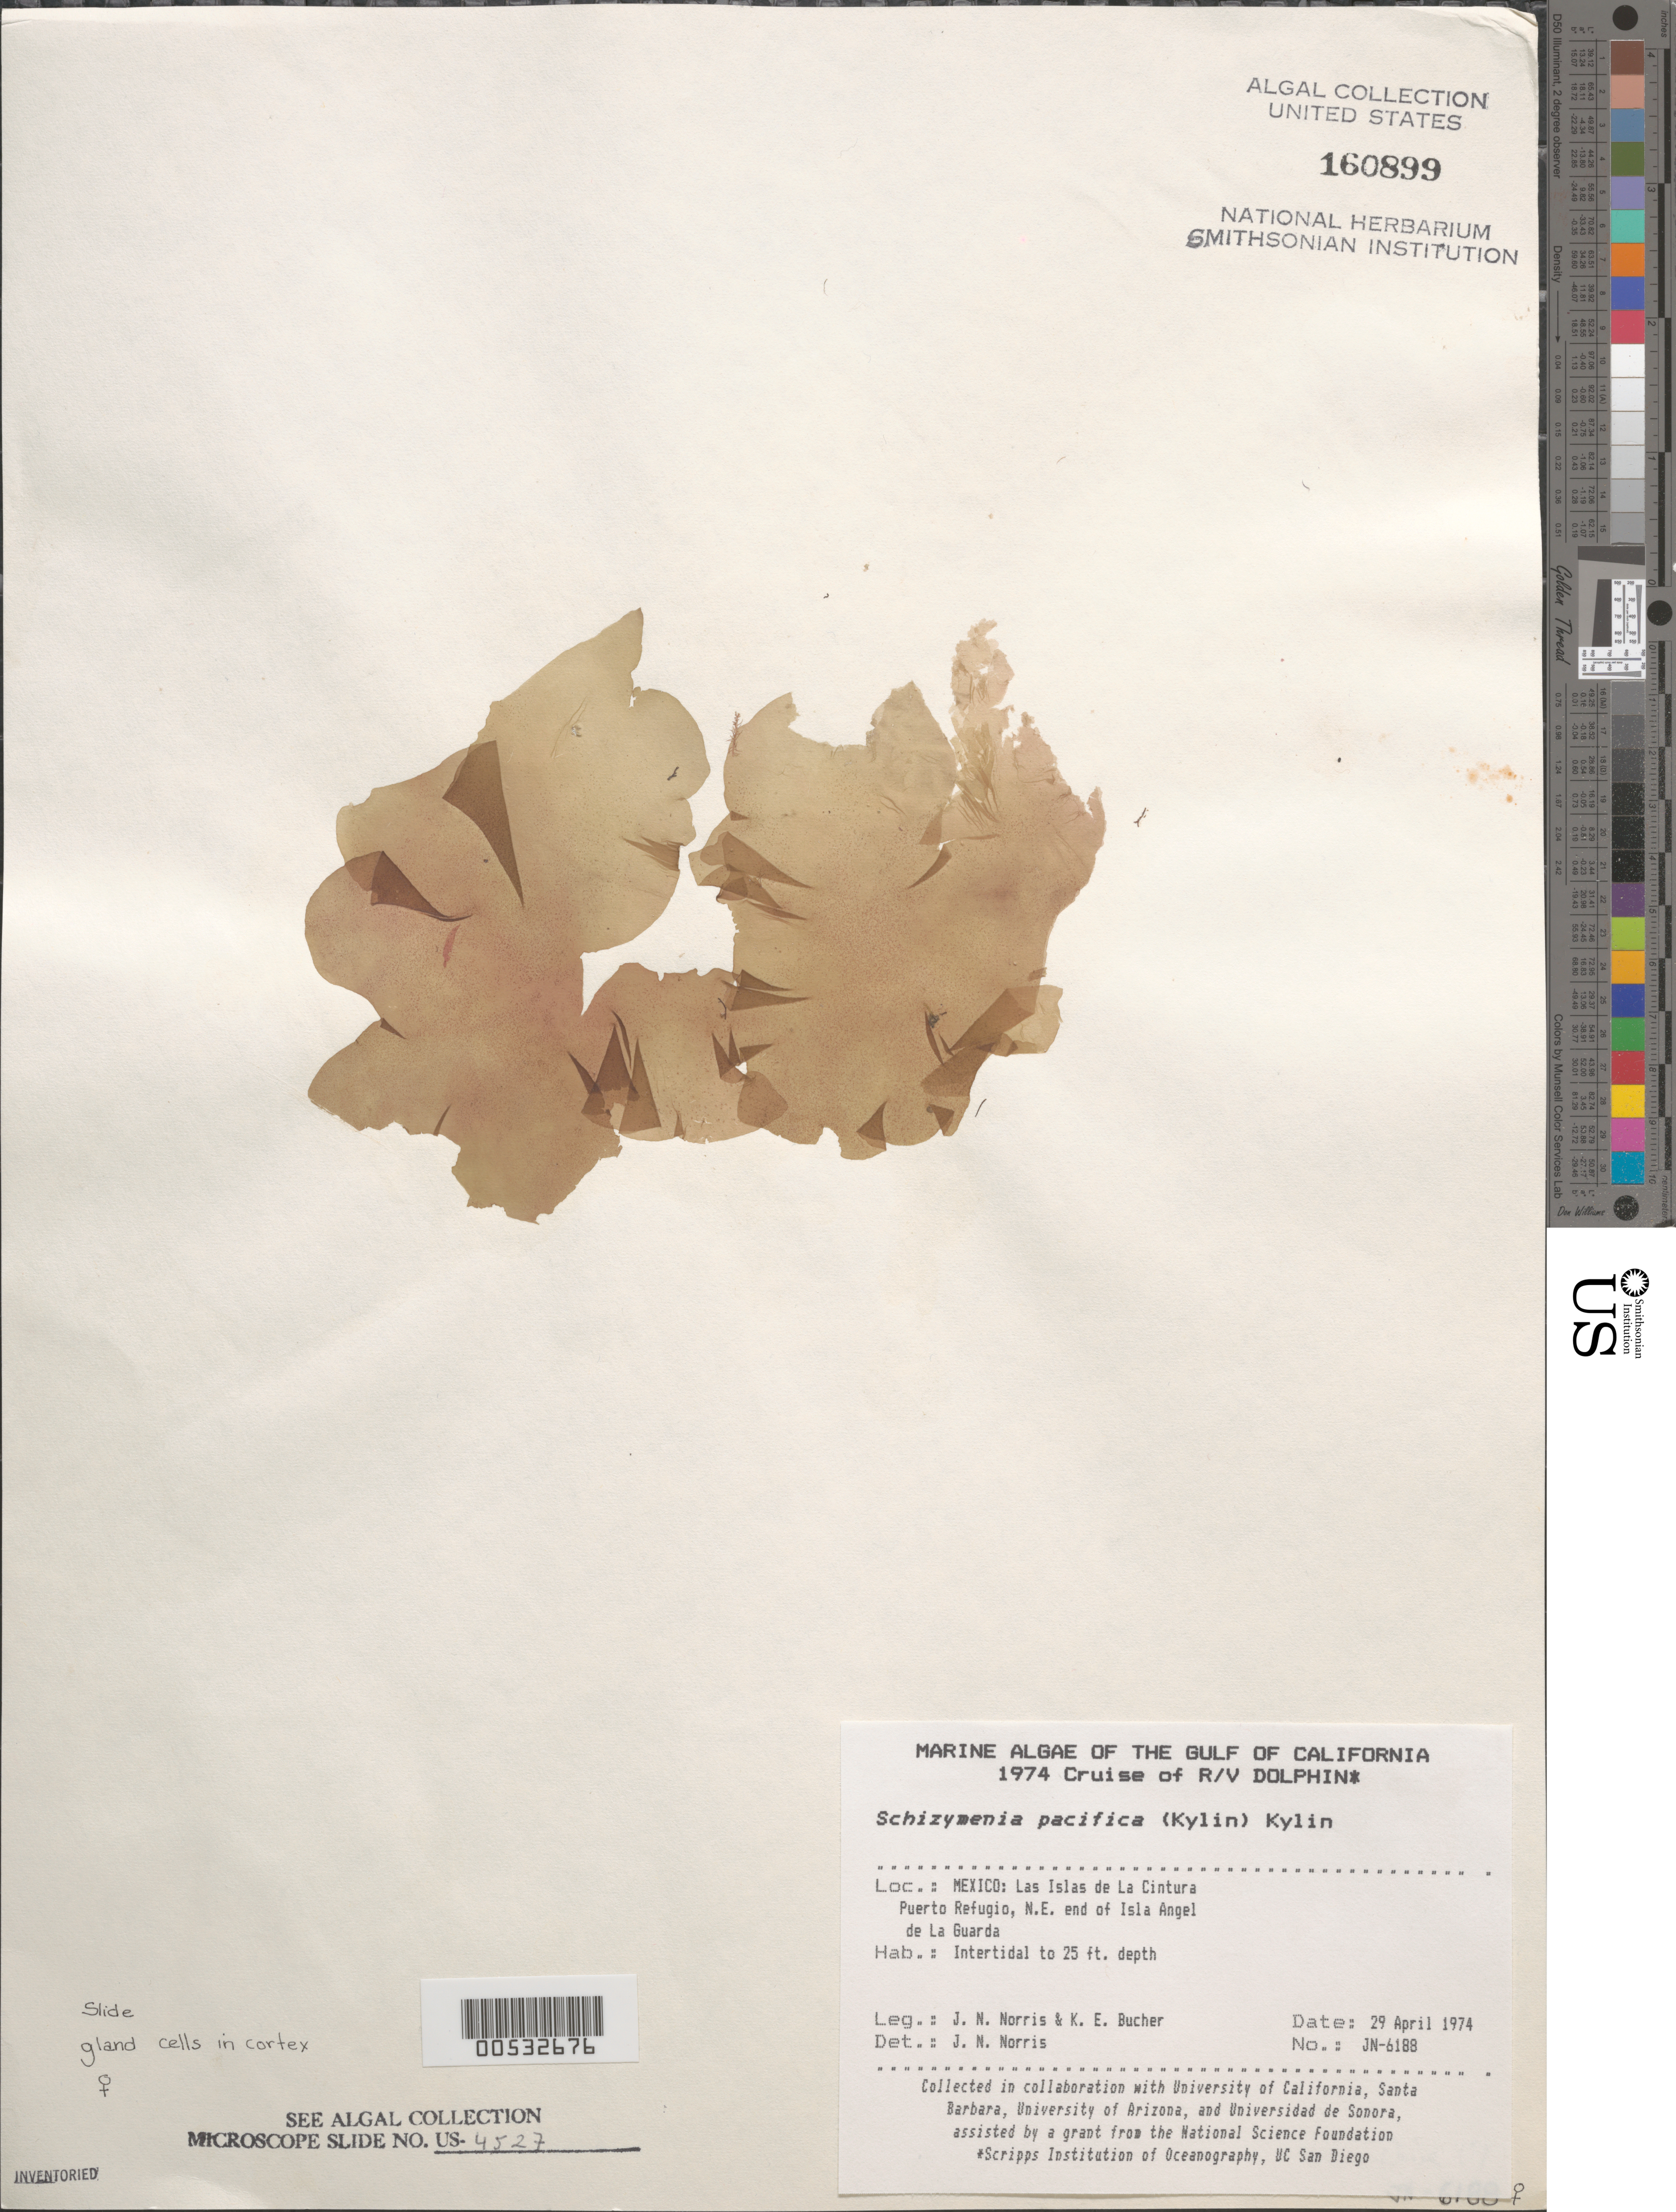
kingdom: Plantae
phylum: Rhodophyta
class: Florideophyceae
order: Nemastomatales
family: Schizymeniaceae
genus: Schizymenia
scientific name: Schizymenia pacifica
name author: (Kylin) Kylin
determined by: Norris, James N.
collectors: J. N. Norris & K. E. Bucher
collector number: JN-6188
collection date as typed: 29 Apr 1974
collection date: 1974-04-29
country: Mexico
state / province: Baja California Norte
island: Isla Angel de la Guarda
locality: Puerto Refugio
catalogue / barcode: US 160899